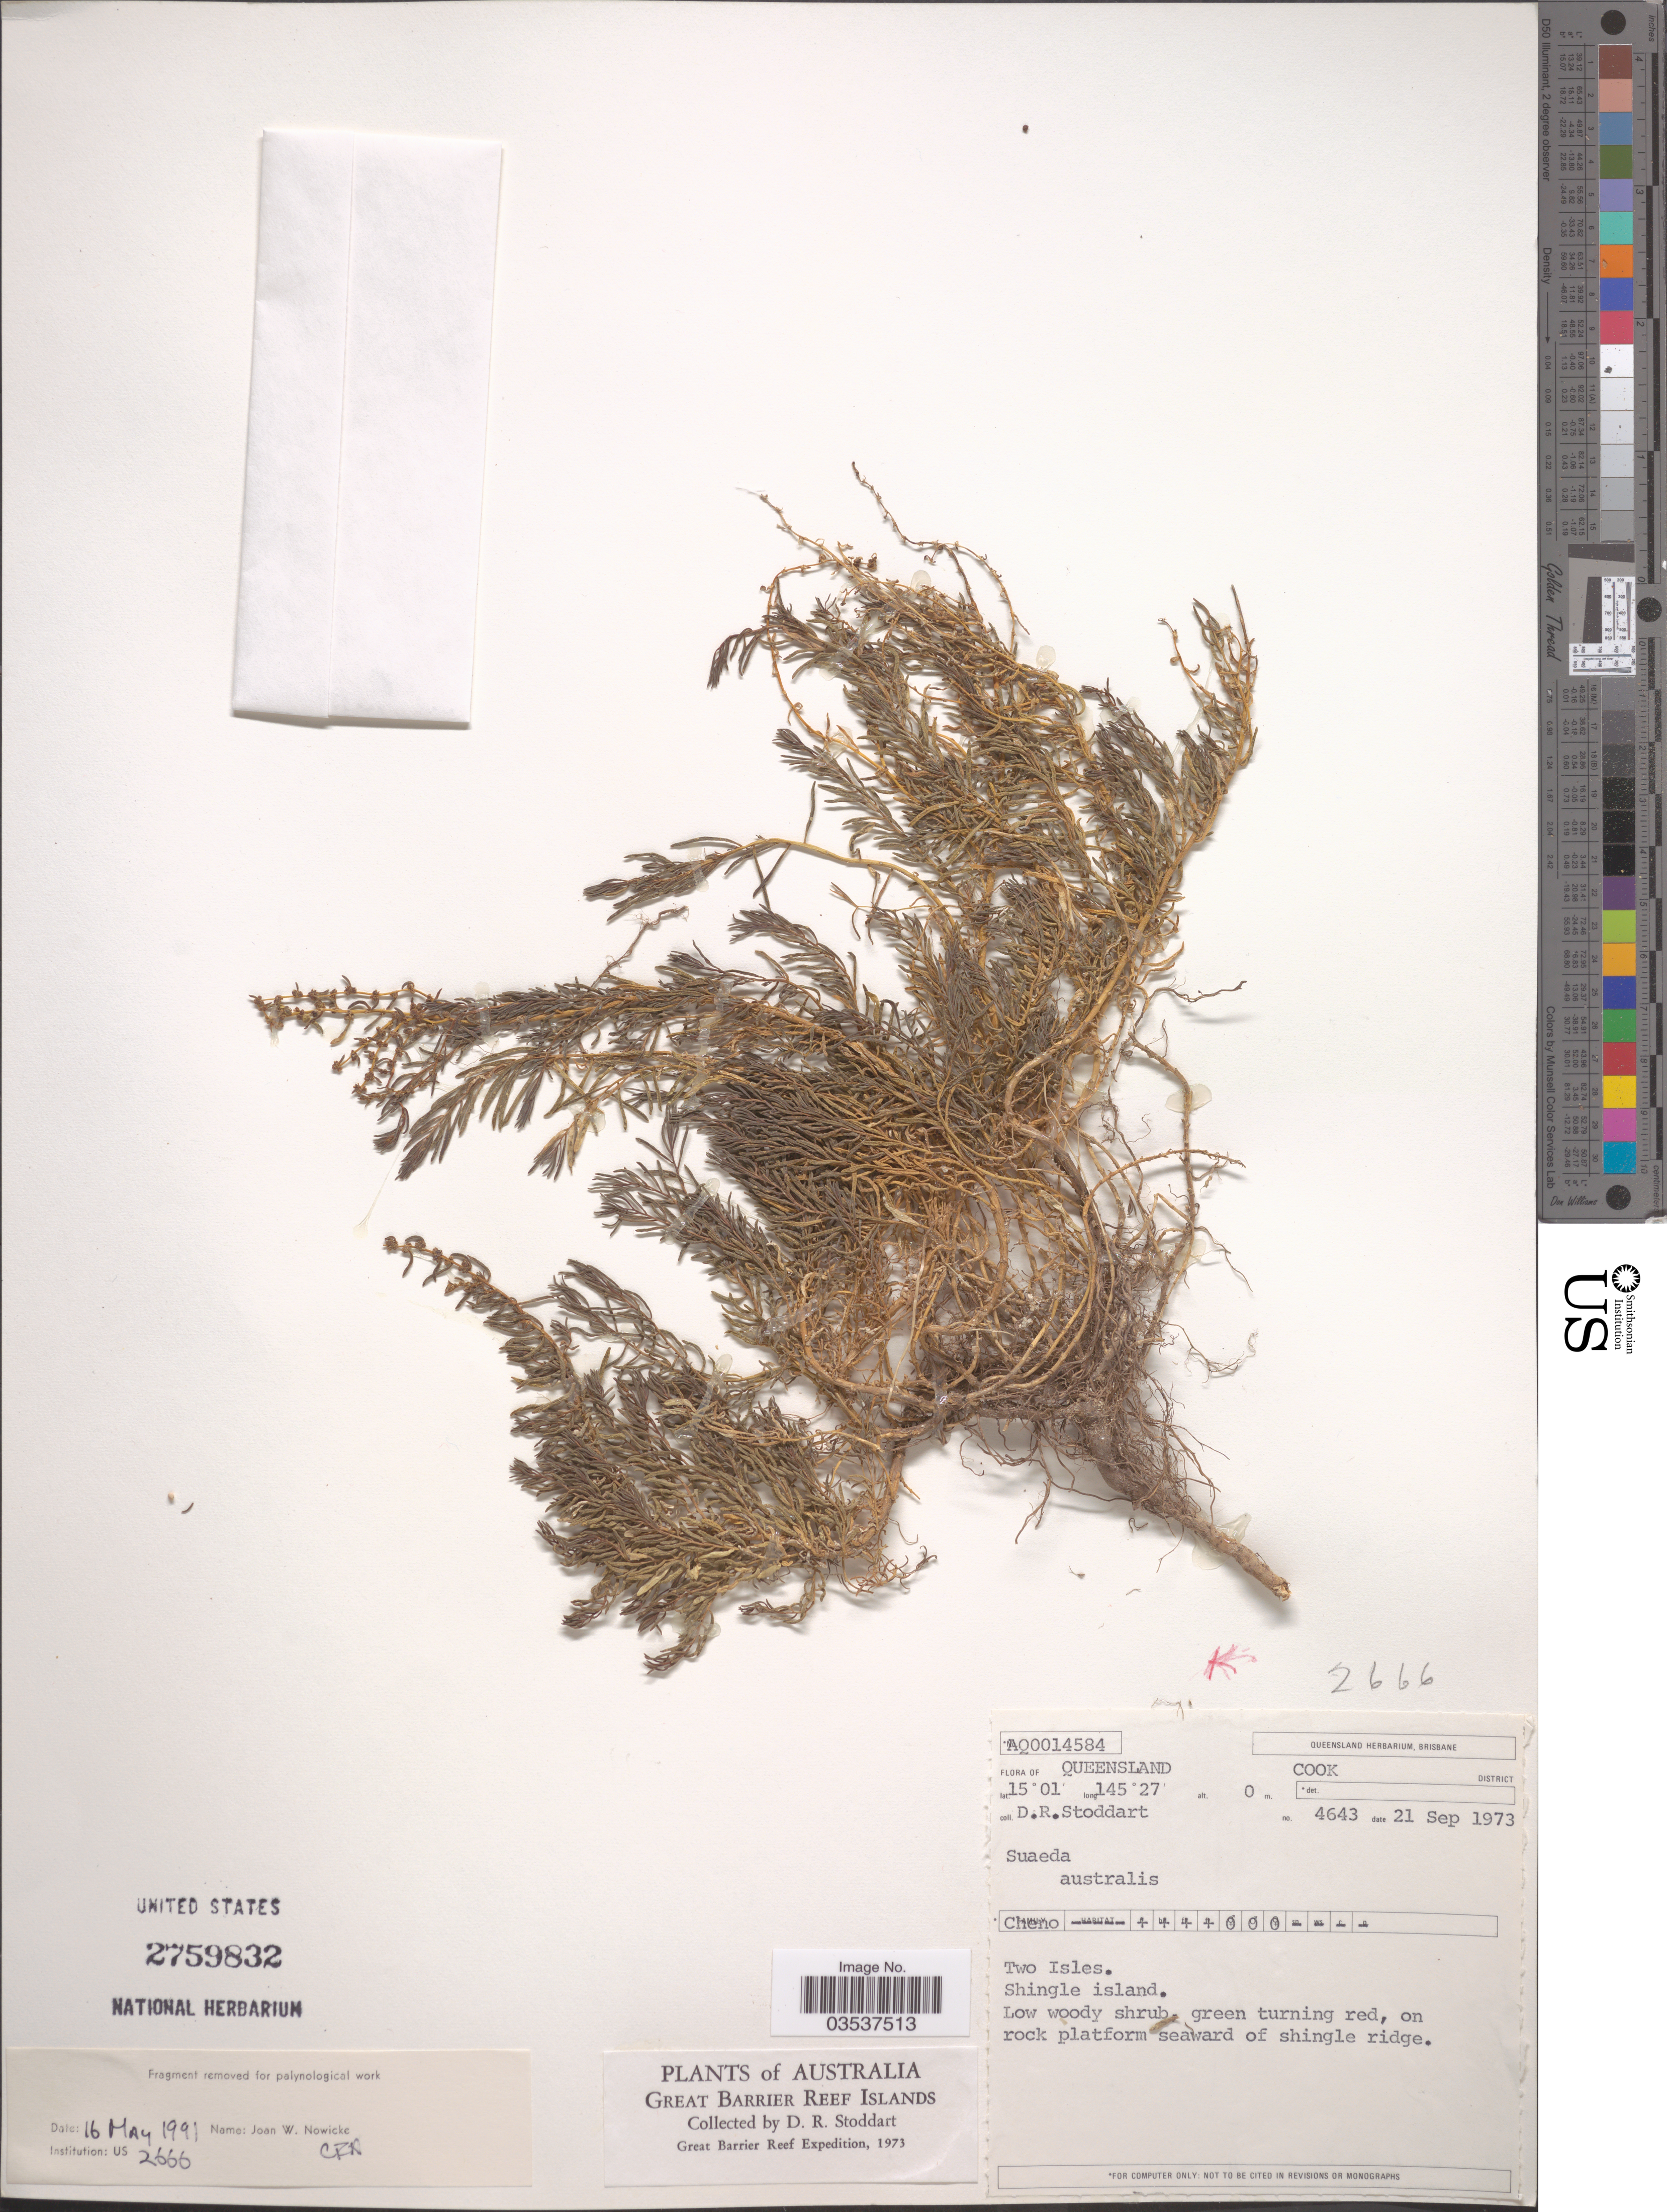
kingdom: Plantae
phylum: Tracheophyta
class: Magnoliopsida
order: Caryophyllales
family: Amaranthaceae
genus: Suaeda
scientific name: Suaeda australis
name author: (R. Br.) Moq.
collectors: D. R. Stoddart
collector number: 4643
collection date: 1973-09-21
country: Australia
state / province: Queensland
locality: Great Barrier Reef Islands. Cook District. Two Isles. Shingle island.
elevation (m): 0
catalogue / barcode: US 2759832